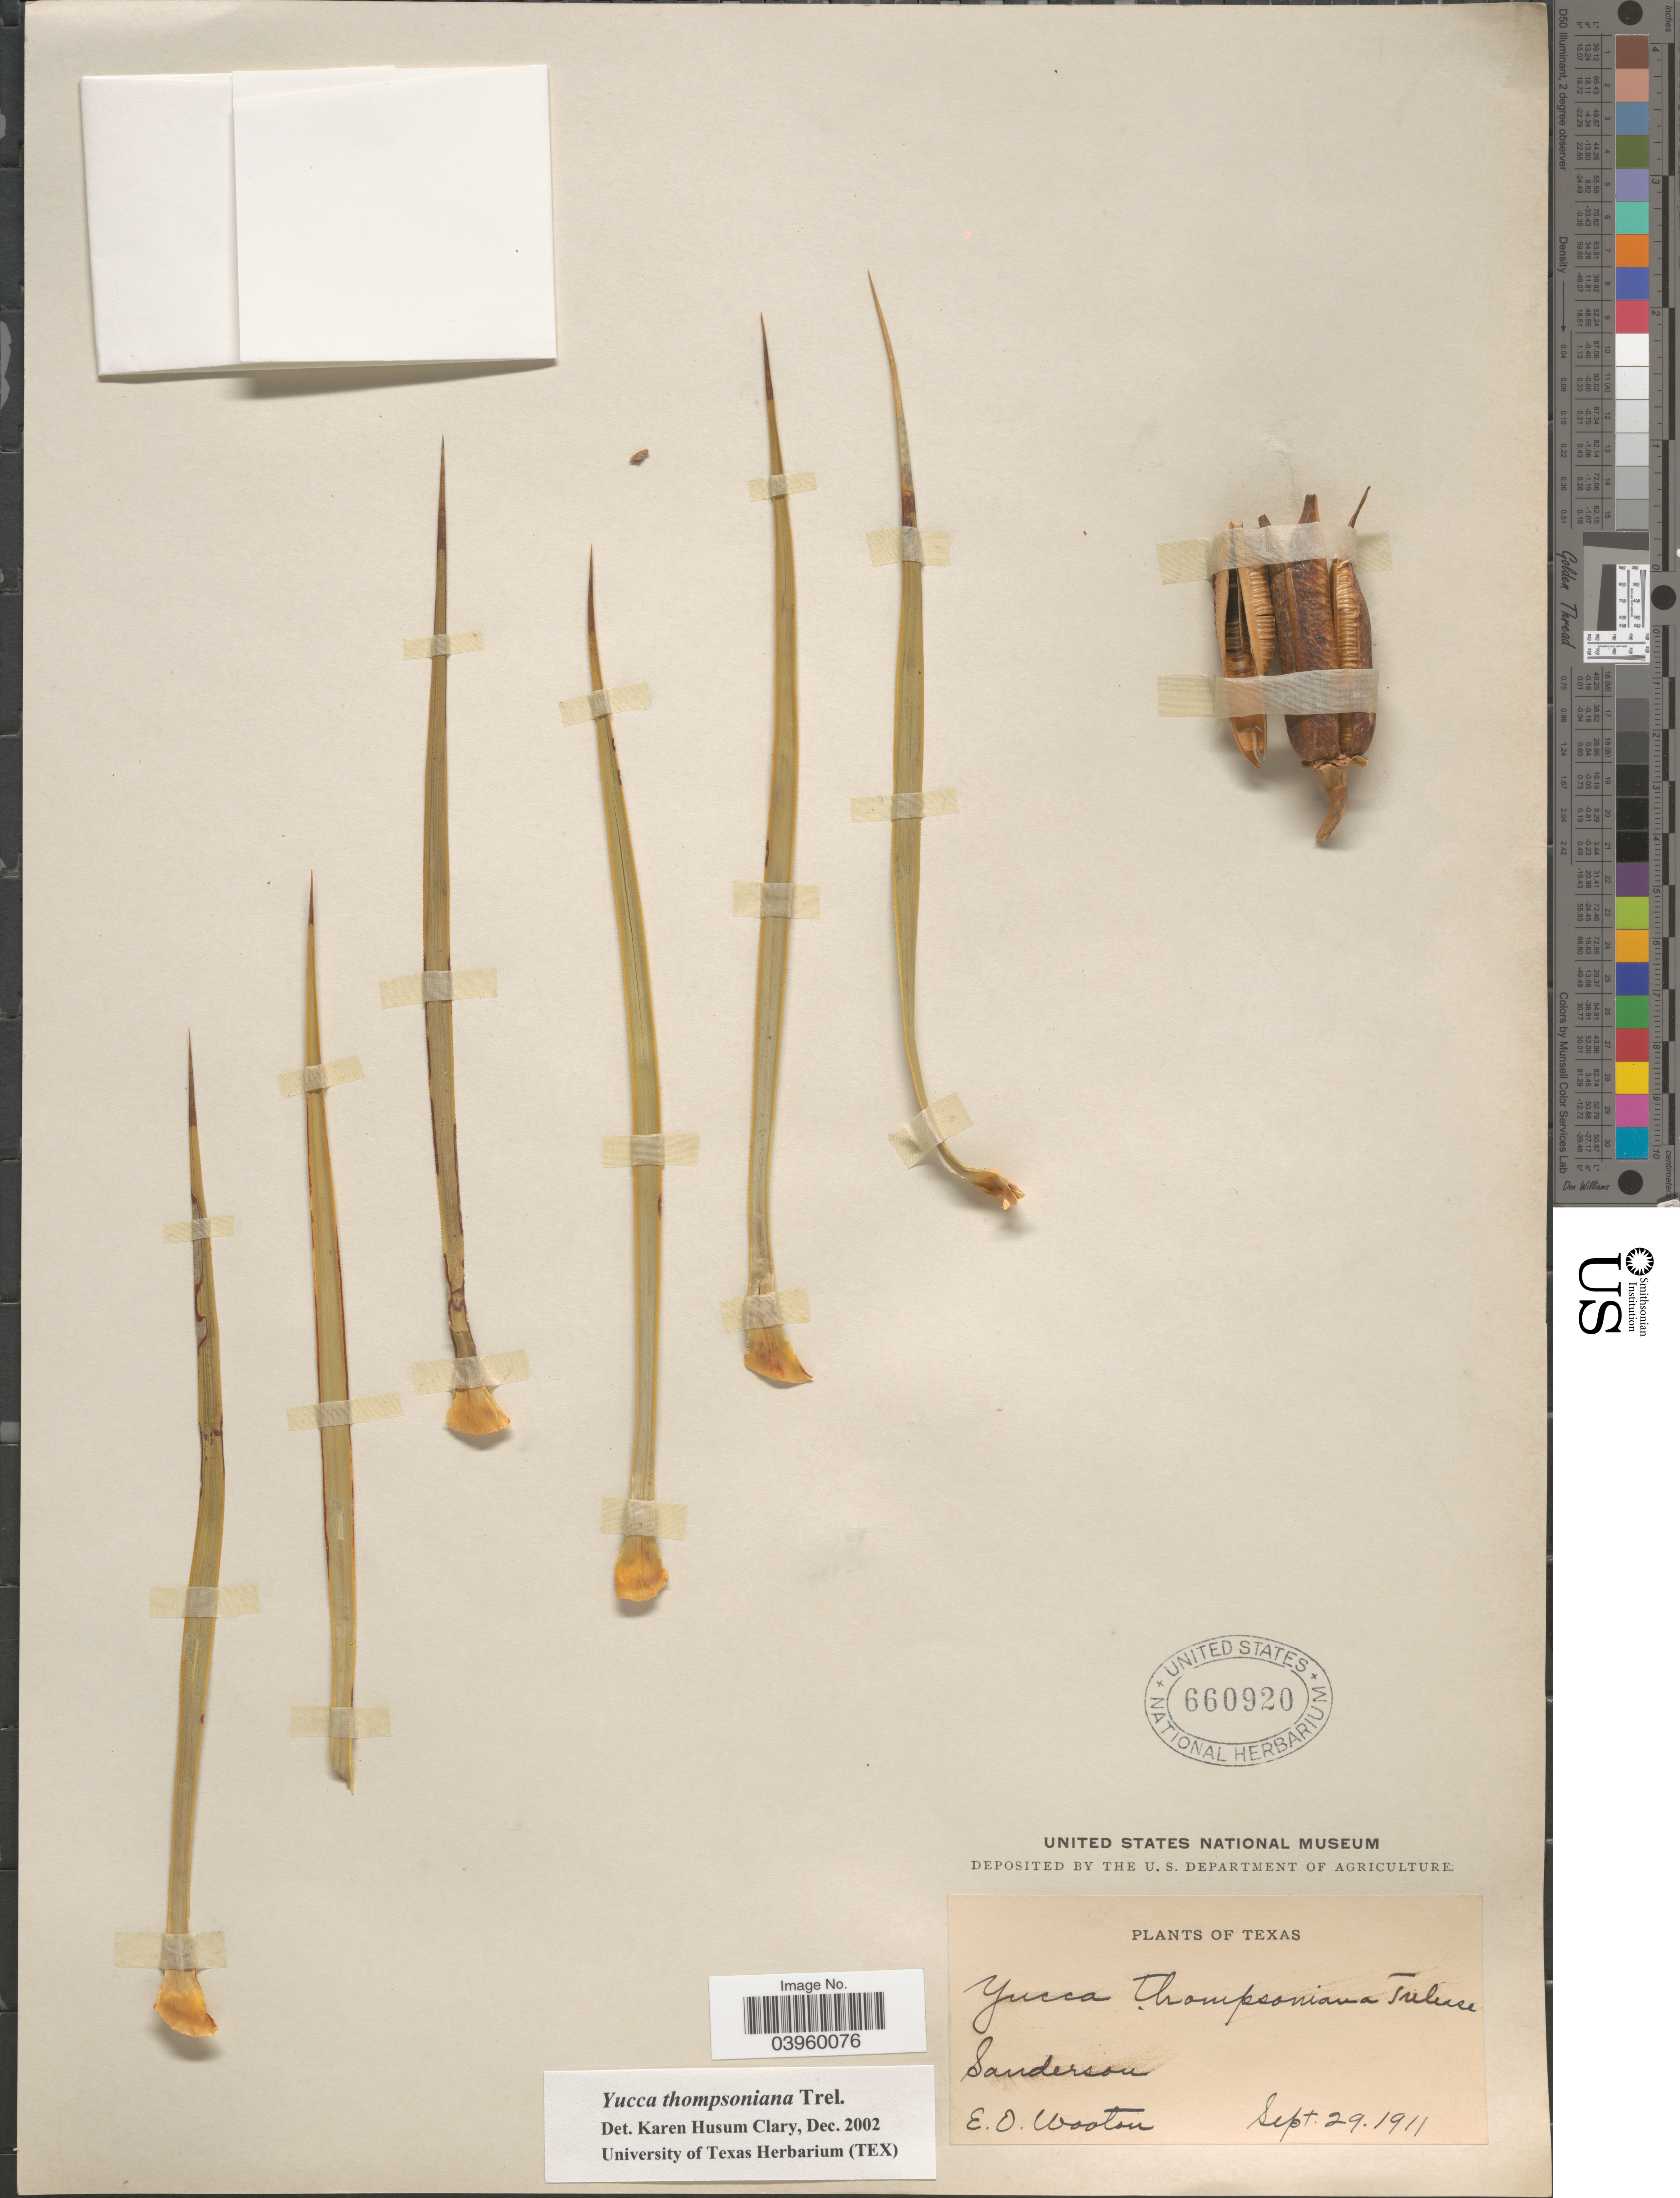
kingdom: Plantae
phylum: Tracheophyta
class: Liliopsida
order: Asparagales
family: Asparagaceae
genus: Yucca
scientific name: Yucca thompsoniana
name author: Trel.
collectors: E. O. Wooton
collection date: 1911-09-29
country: United States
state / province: Texas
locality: Sanderson.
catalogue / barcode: US 660920